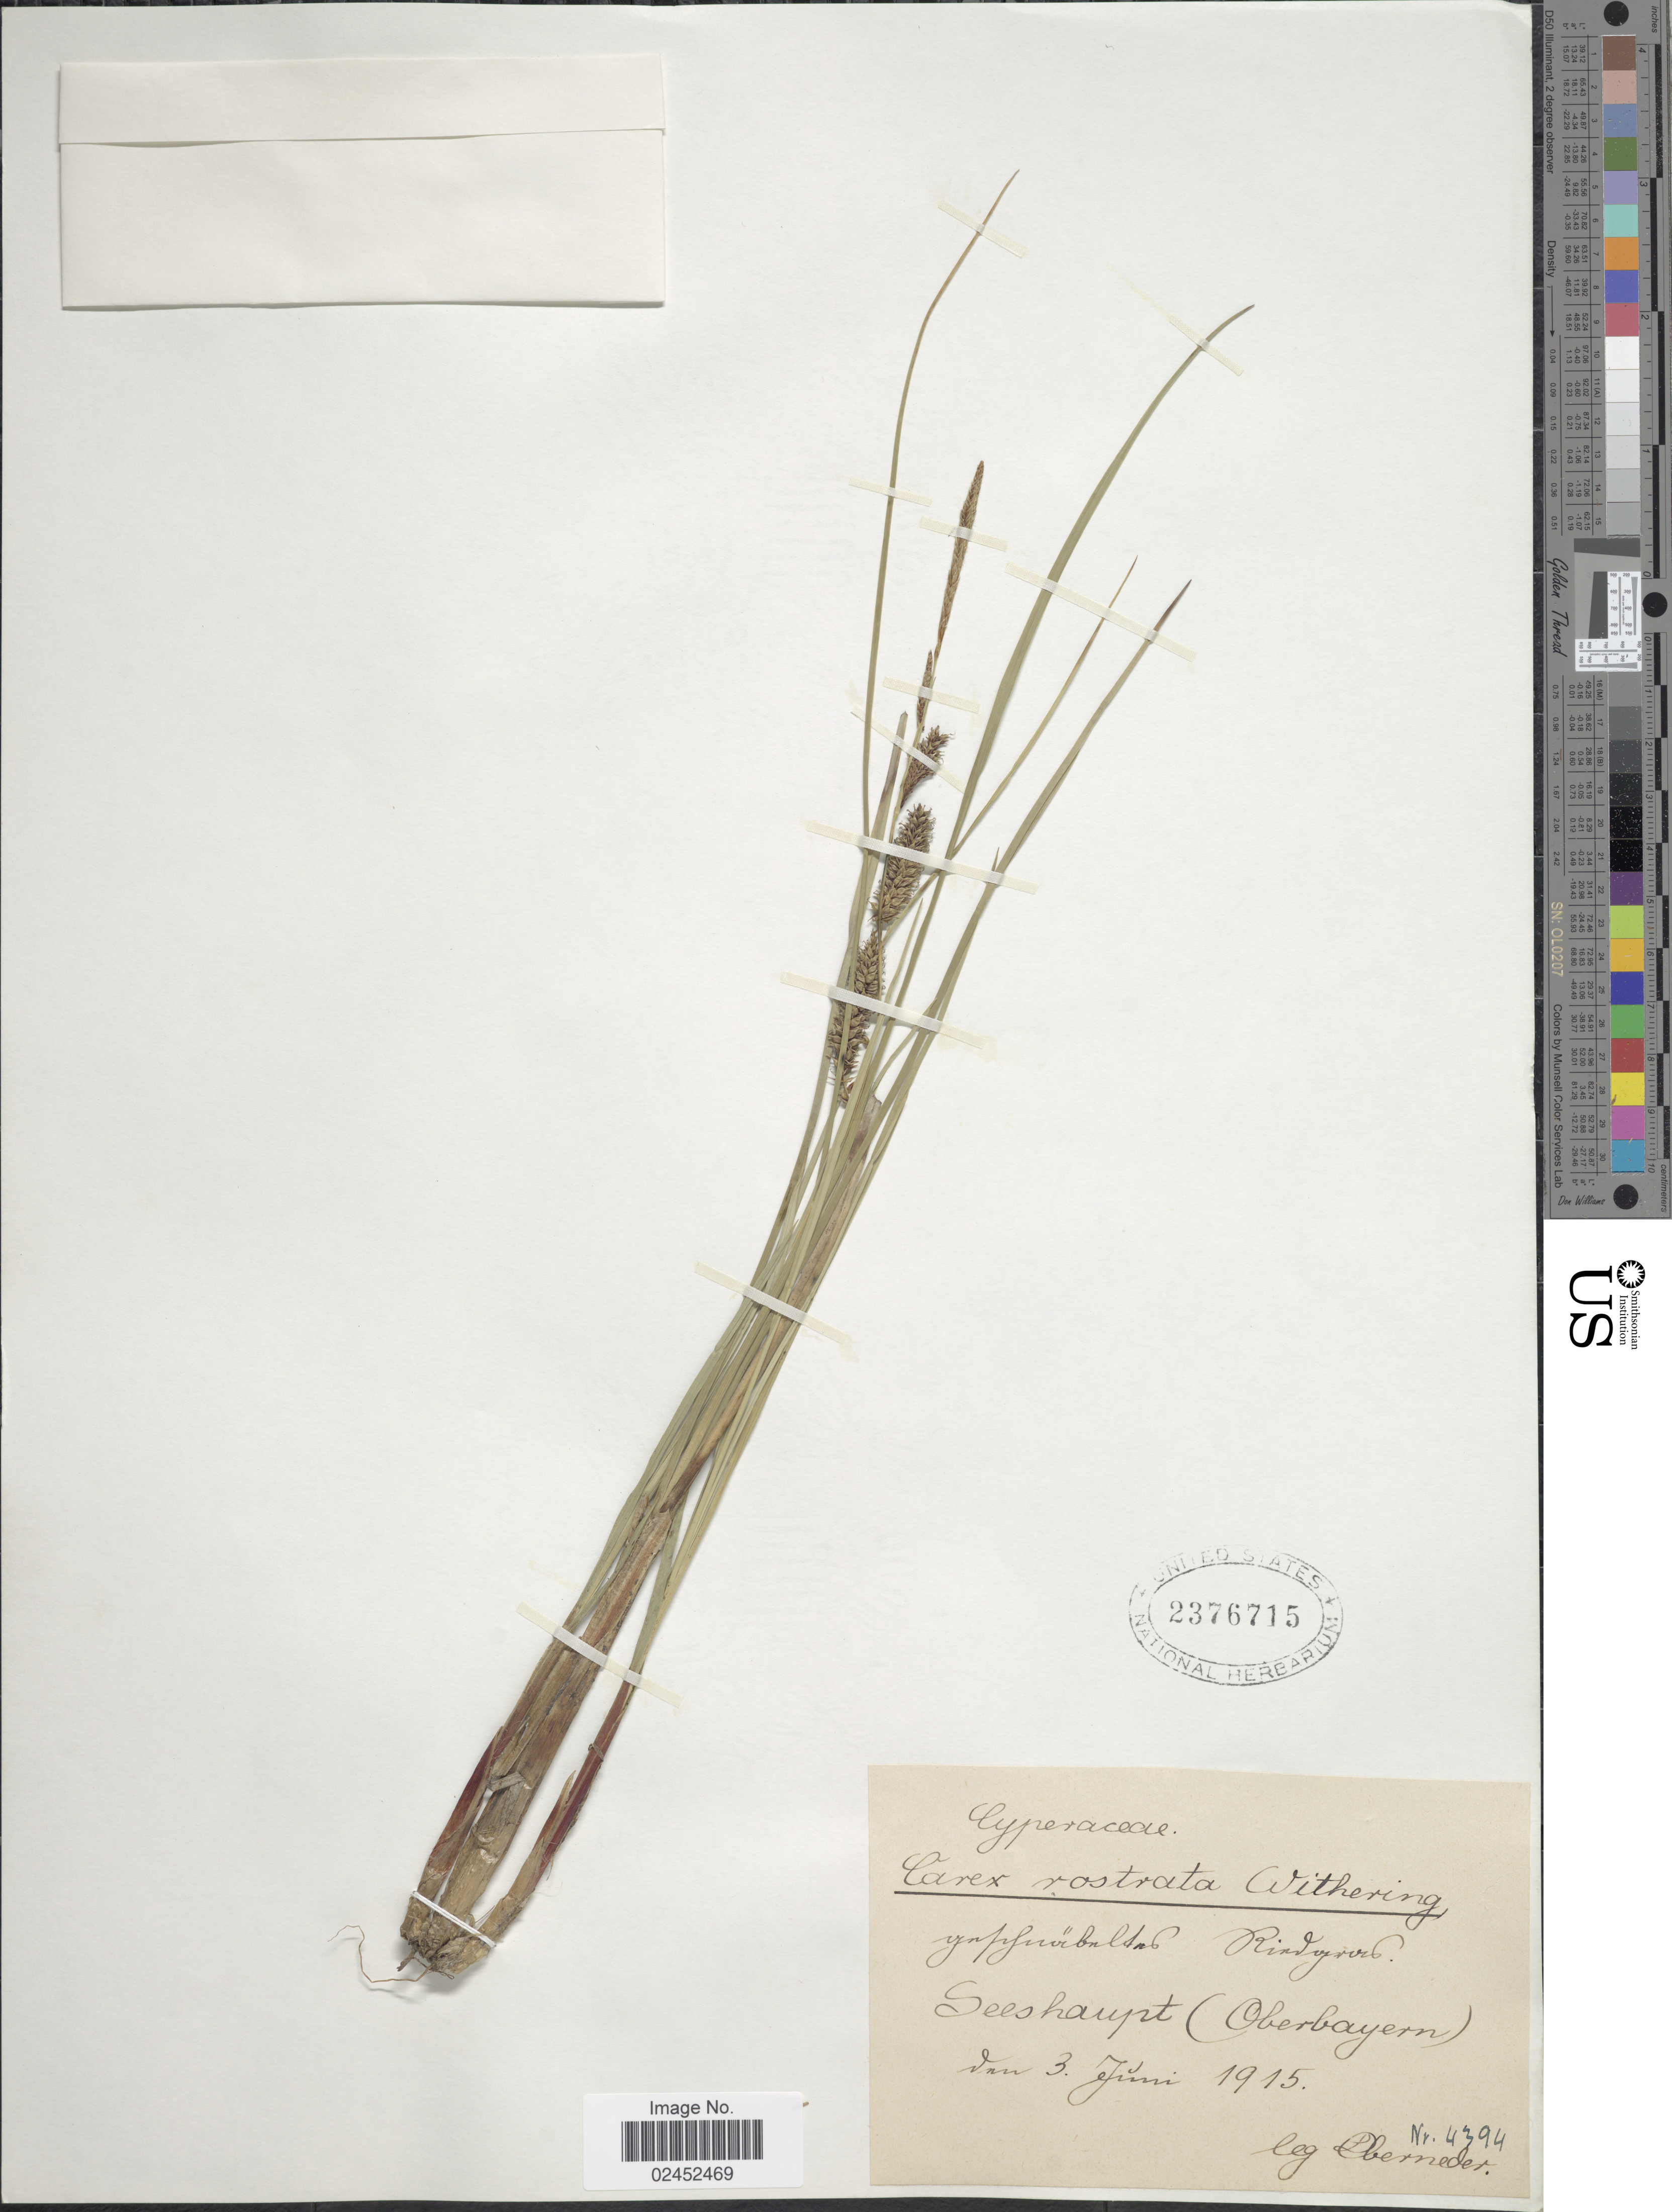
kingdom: Plantae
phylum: Tracheophyta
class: Liliopsida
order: Poales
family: Cyperaceae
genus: Carex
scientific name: Carex rostrata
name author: Stokes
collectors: L. Oberneder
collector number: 4394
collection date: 1915-06-03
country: Germany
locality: Seeshaupt (Oberbayern).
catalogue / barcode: US 2376715